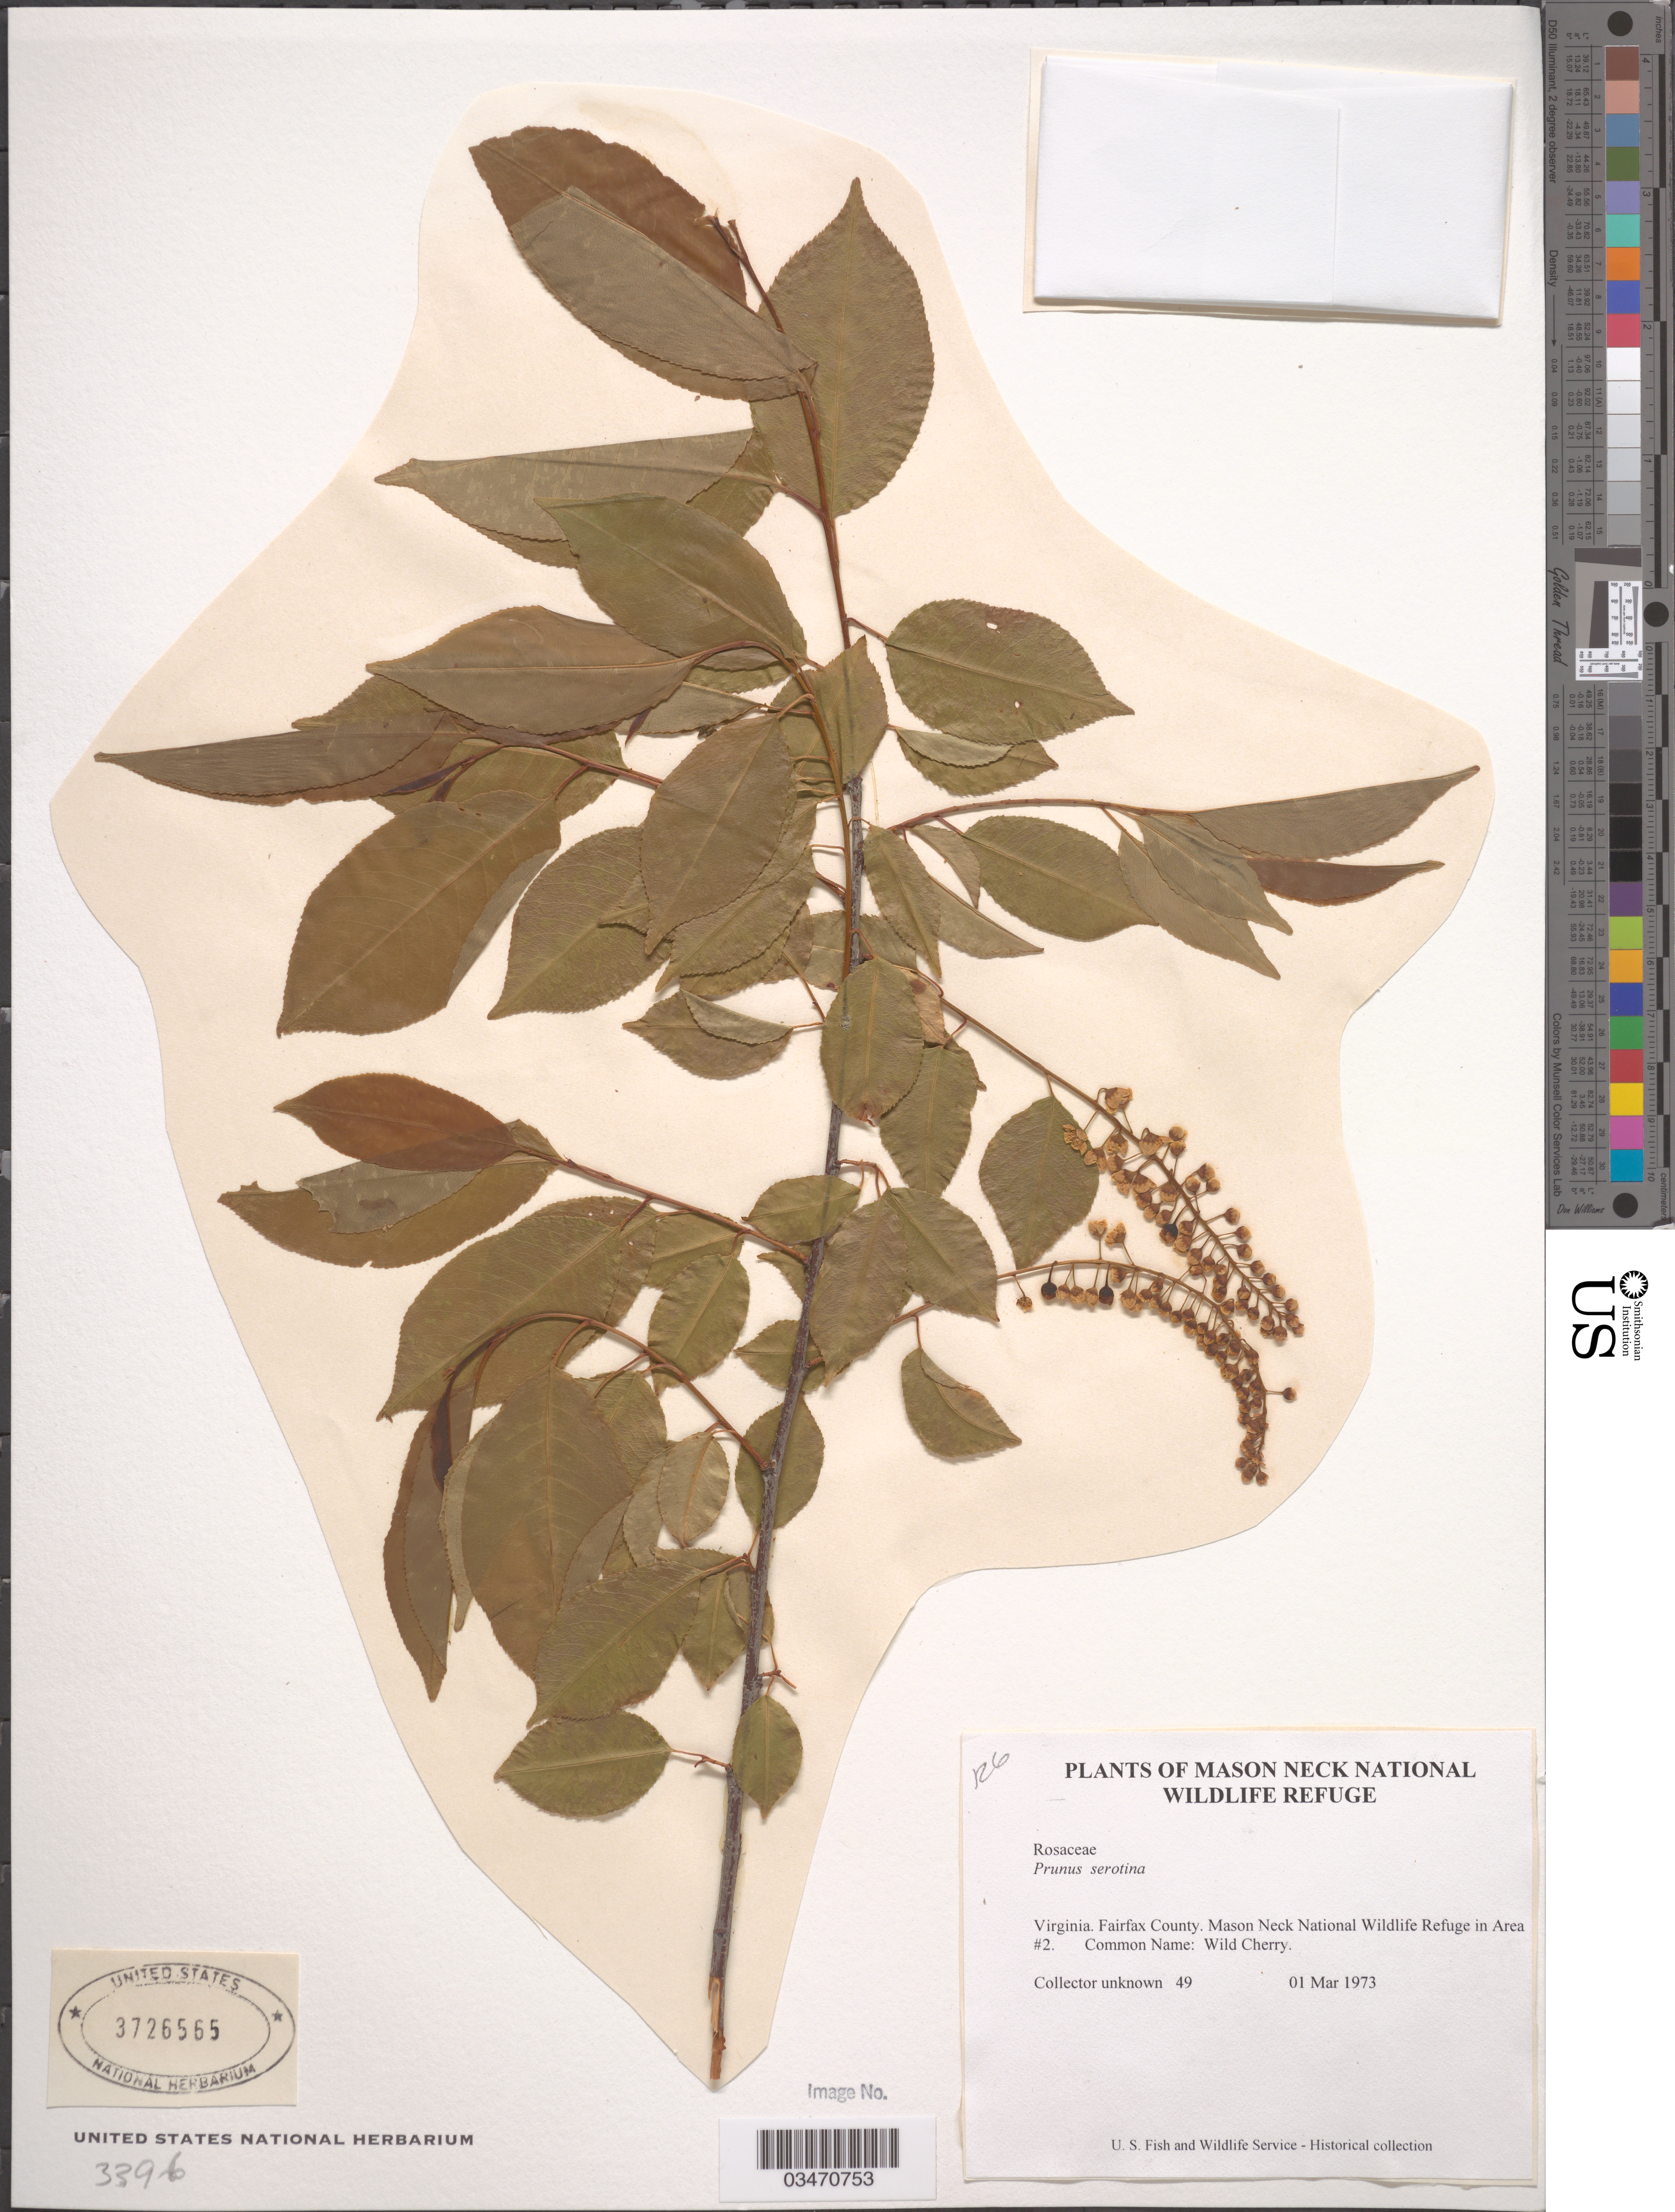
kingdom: Plantae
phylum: Tracheophyta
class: Magnoliopsida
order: Rosales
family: Rosaceae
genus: Prunus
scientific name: Prunus serotina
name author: Ehrh.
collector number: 49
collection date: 1973-03-01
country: United States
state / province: Virginia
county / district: Fairfax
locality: Mason Neck National Wildlife Refuge. Area # 2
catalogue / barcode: US 3726565